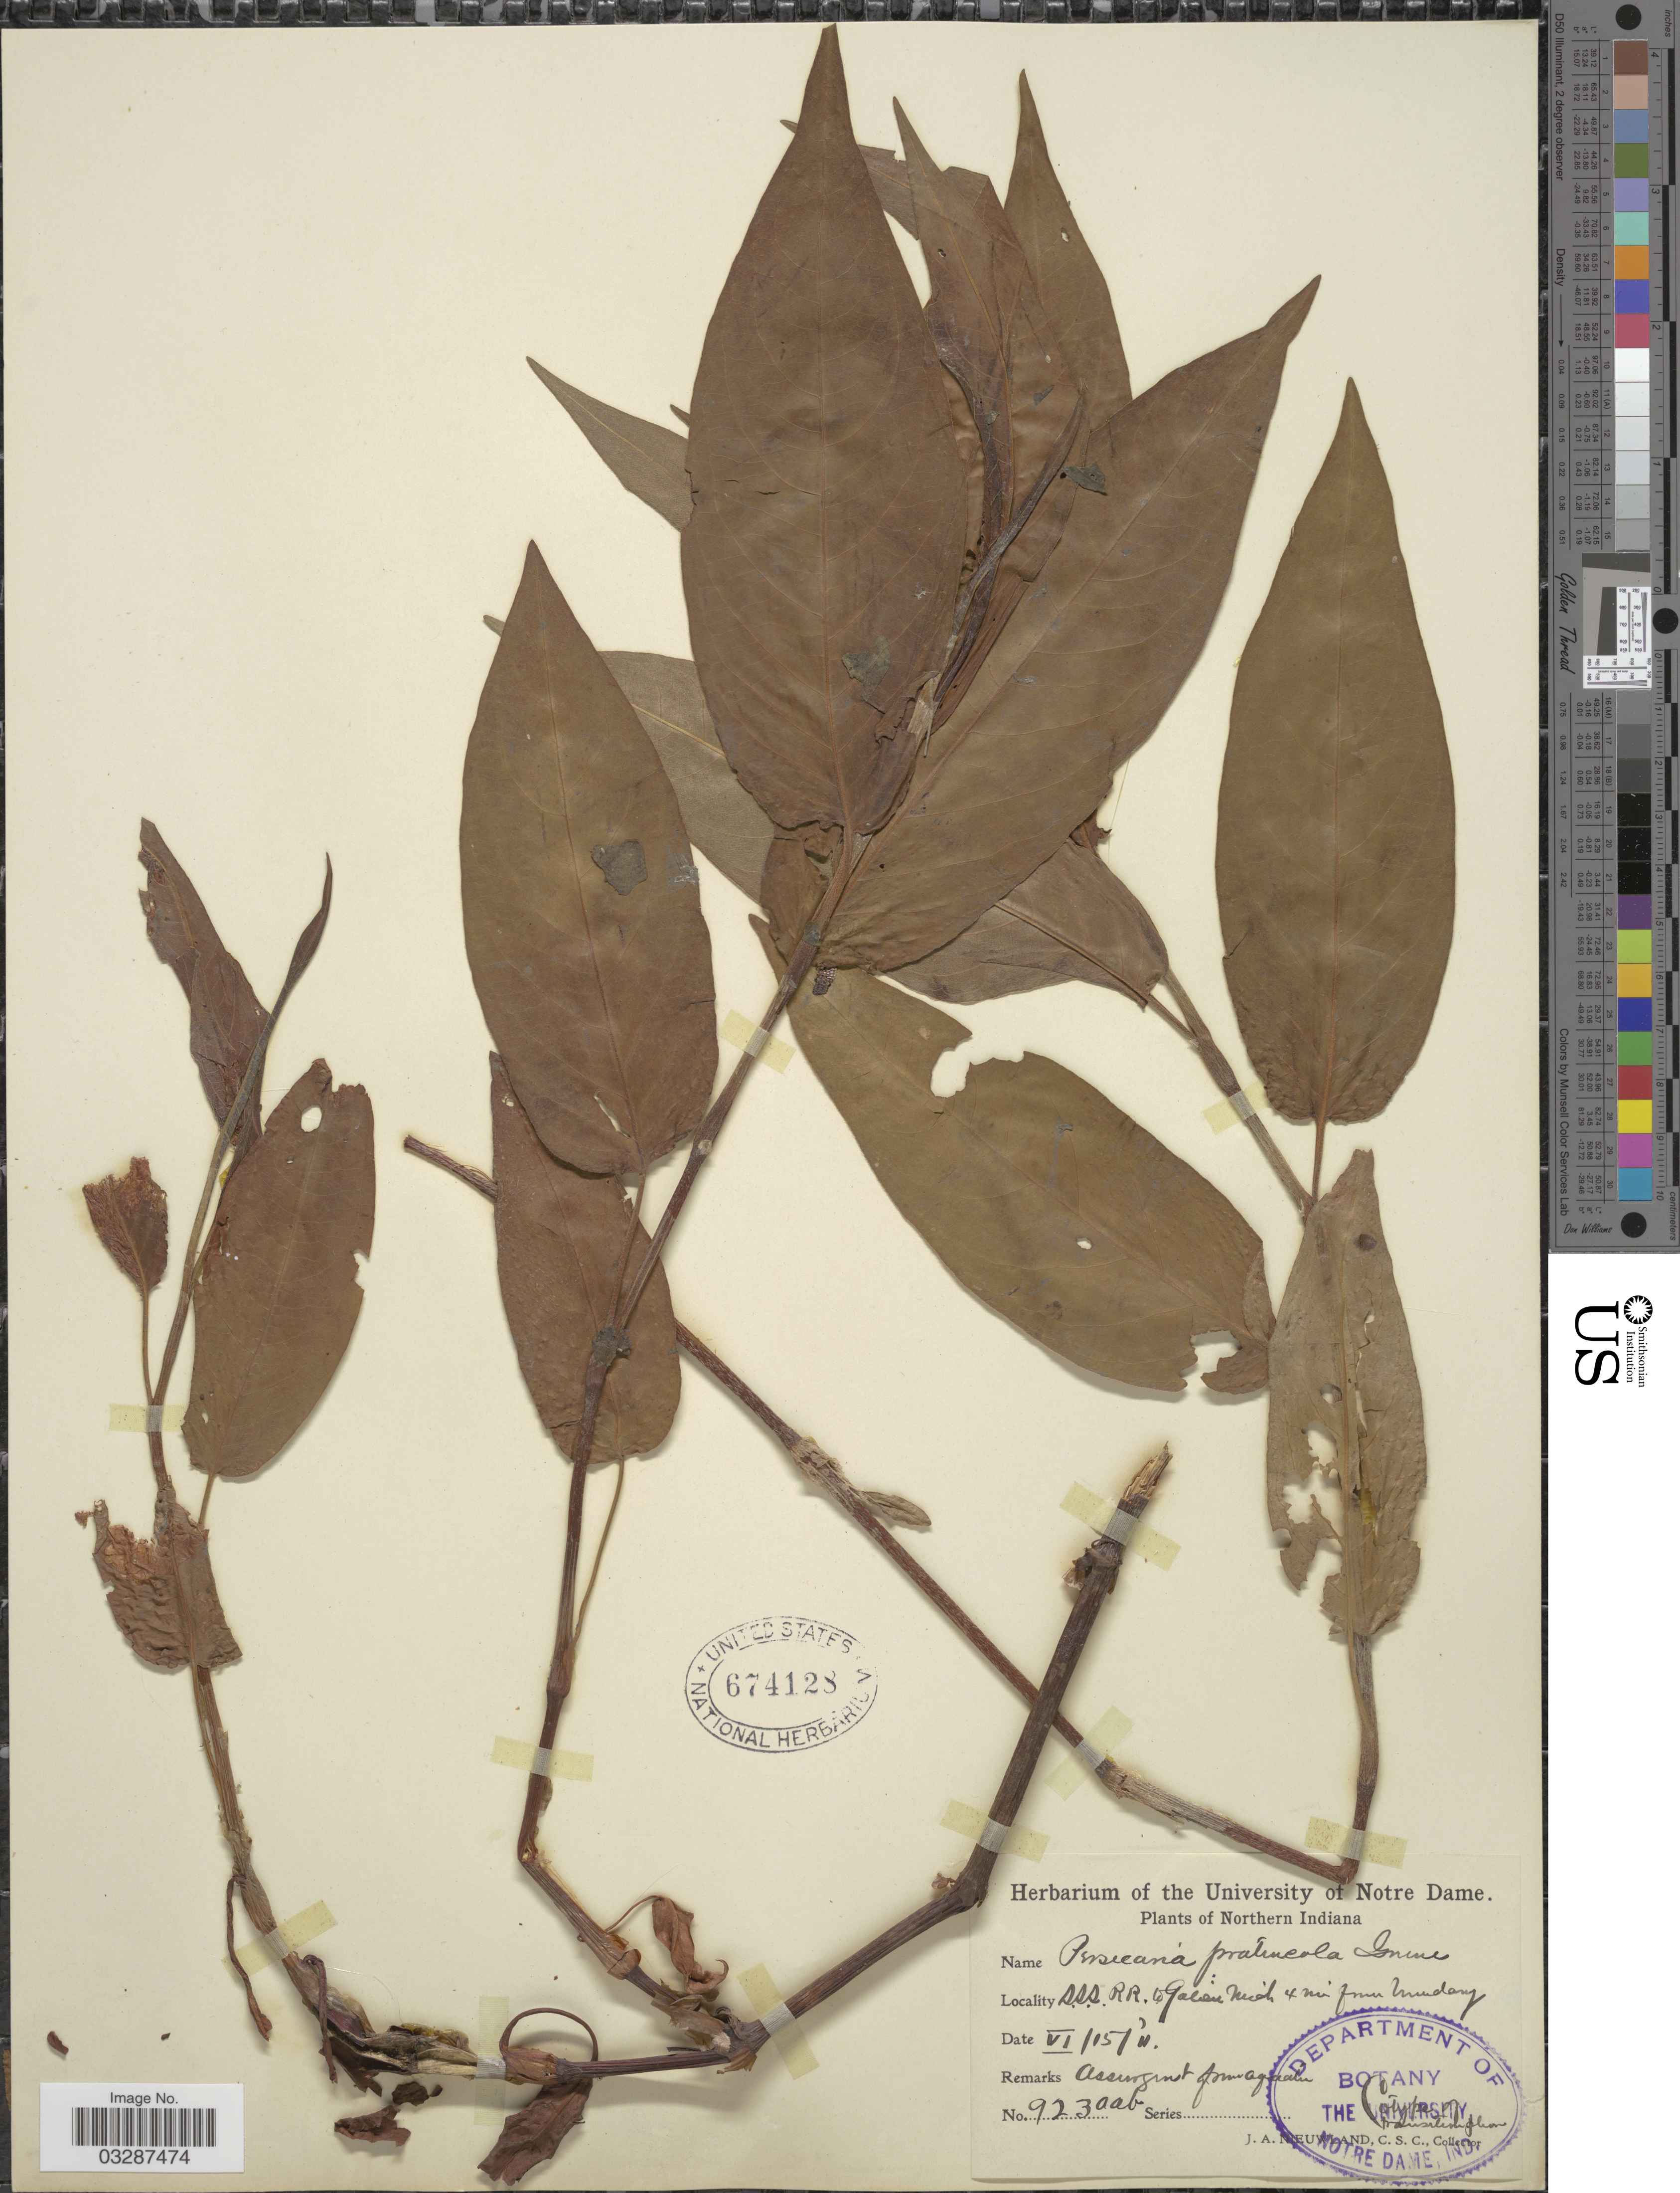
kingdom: Plantae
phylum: Tracheophyta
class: Magnoliopsida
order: Caryophyllales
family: Polygonaceae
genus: Polygonum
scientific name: Polygonum amphibium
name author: L.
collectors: J. A. Nieuwland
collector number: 923aab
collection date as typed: Transcribed d/m/y: 15/6/11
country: United States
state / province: Indiana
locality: Northern Indiana. S.S.S.R.R. to Galian Mich 4 mi from boundary.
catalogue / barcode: US 674128